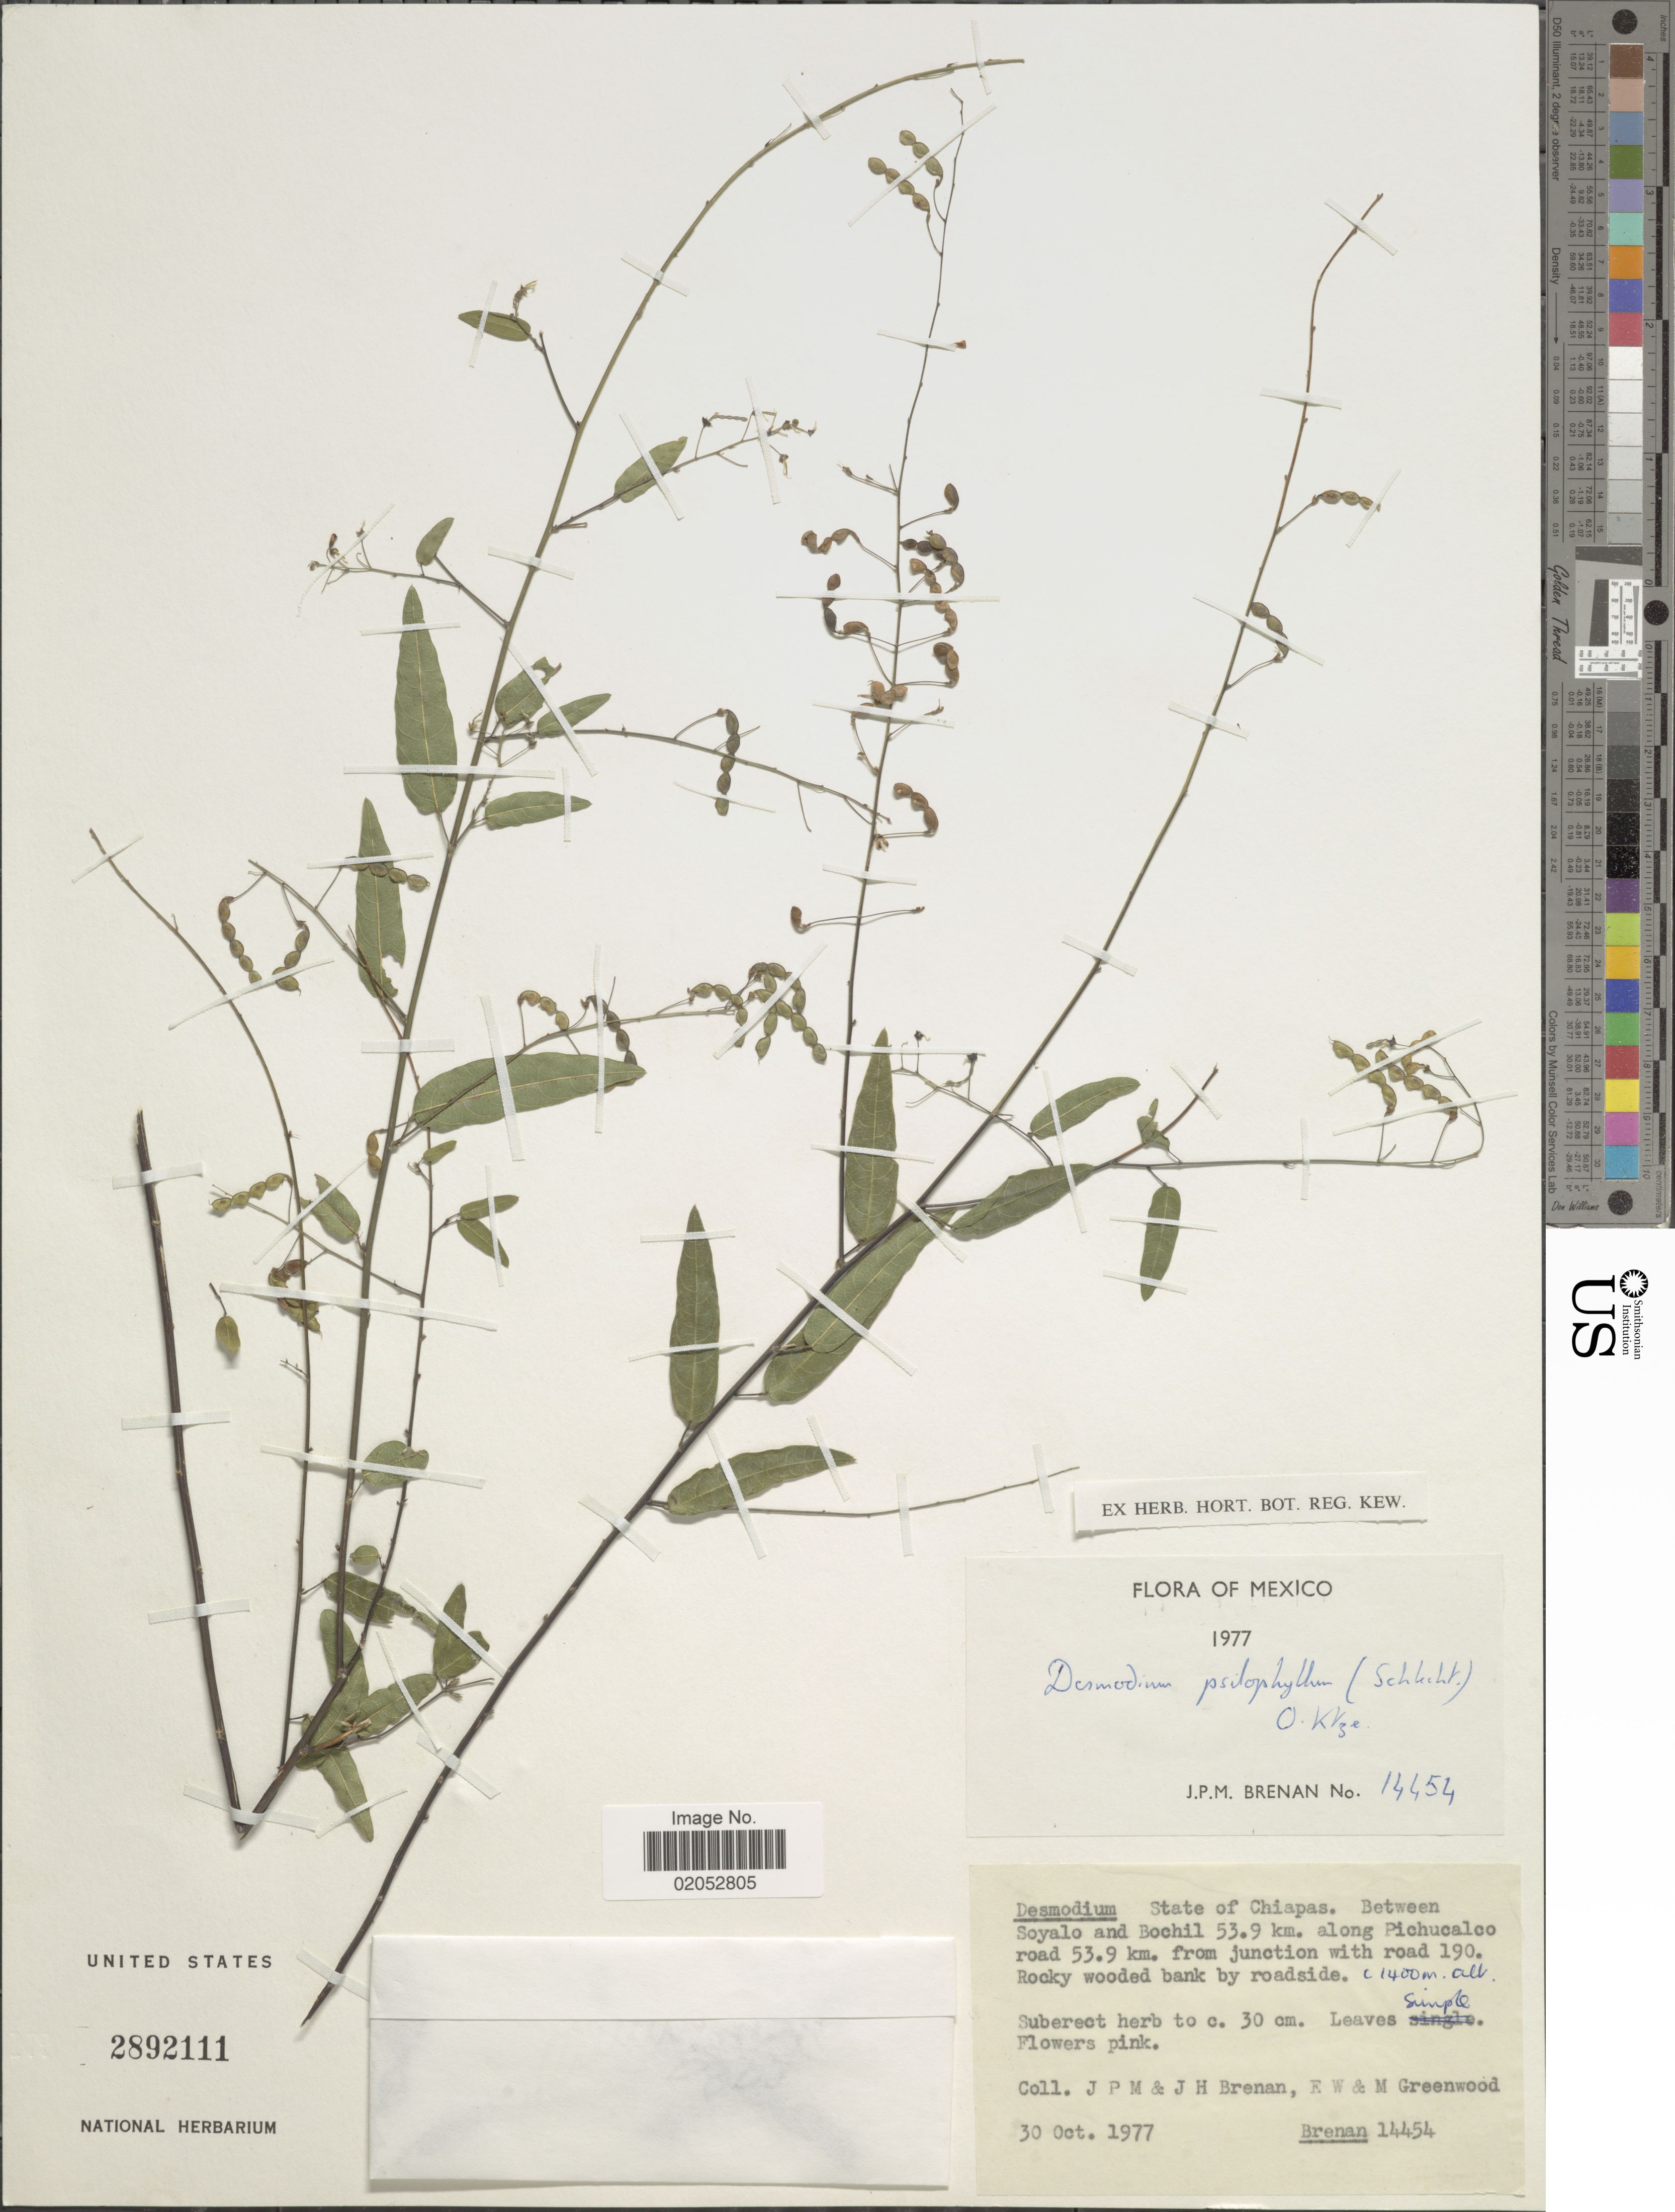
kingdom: Plantae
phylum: Tracheophyta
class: Magnoliopsida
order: Fabales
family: Fabaceae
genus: Desmodium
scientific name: Desmodium psilophyllum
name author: Schltdl.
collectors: J. Brenan, J. H. Brenan, E. Greenwood & Greenwood, M.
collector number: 14454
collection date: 1977-10-30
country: Mexico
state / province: Chiapas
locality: Between Soyalo and Bochil 53.9 km along Pichucalco road 53.9 km. from junction with road 190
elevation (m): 1400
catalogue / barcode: US 2892111